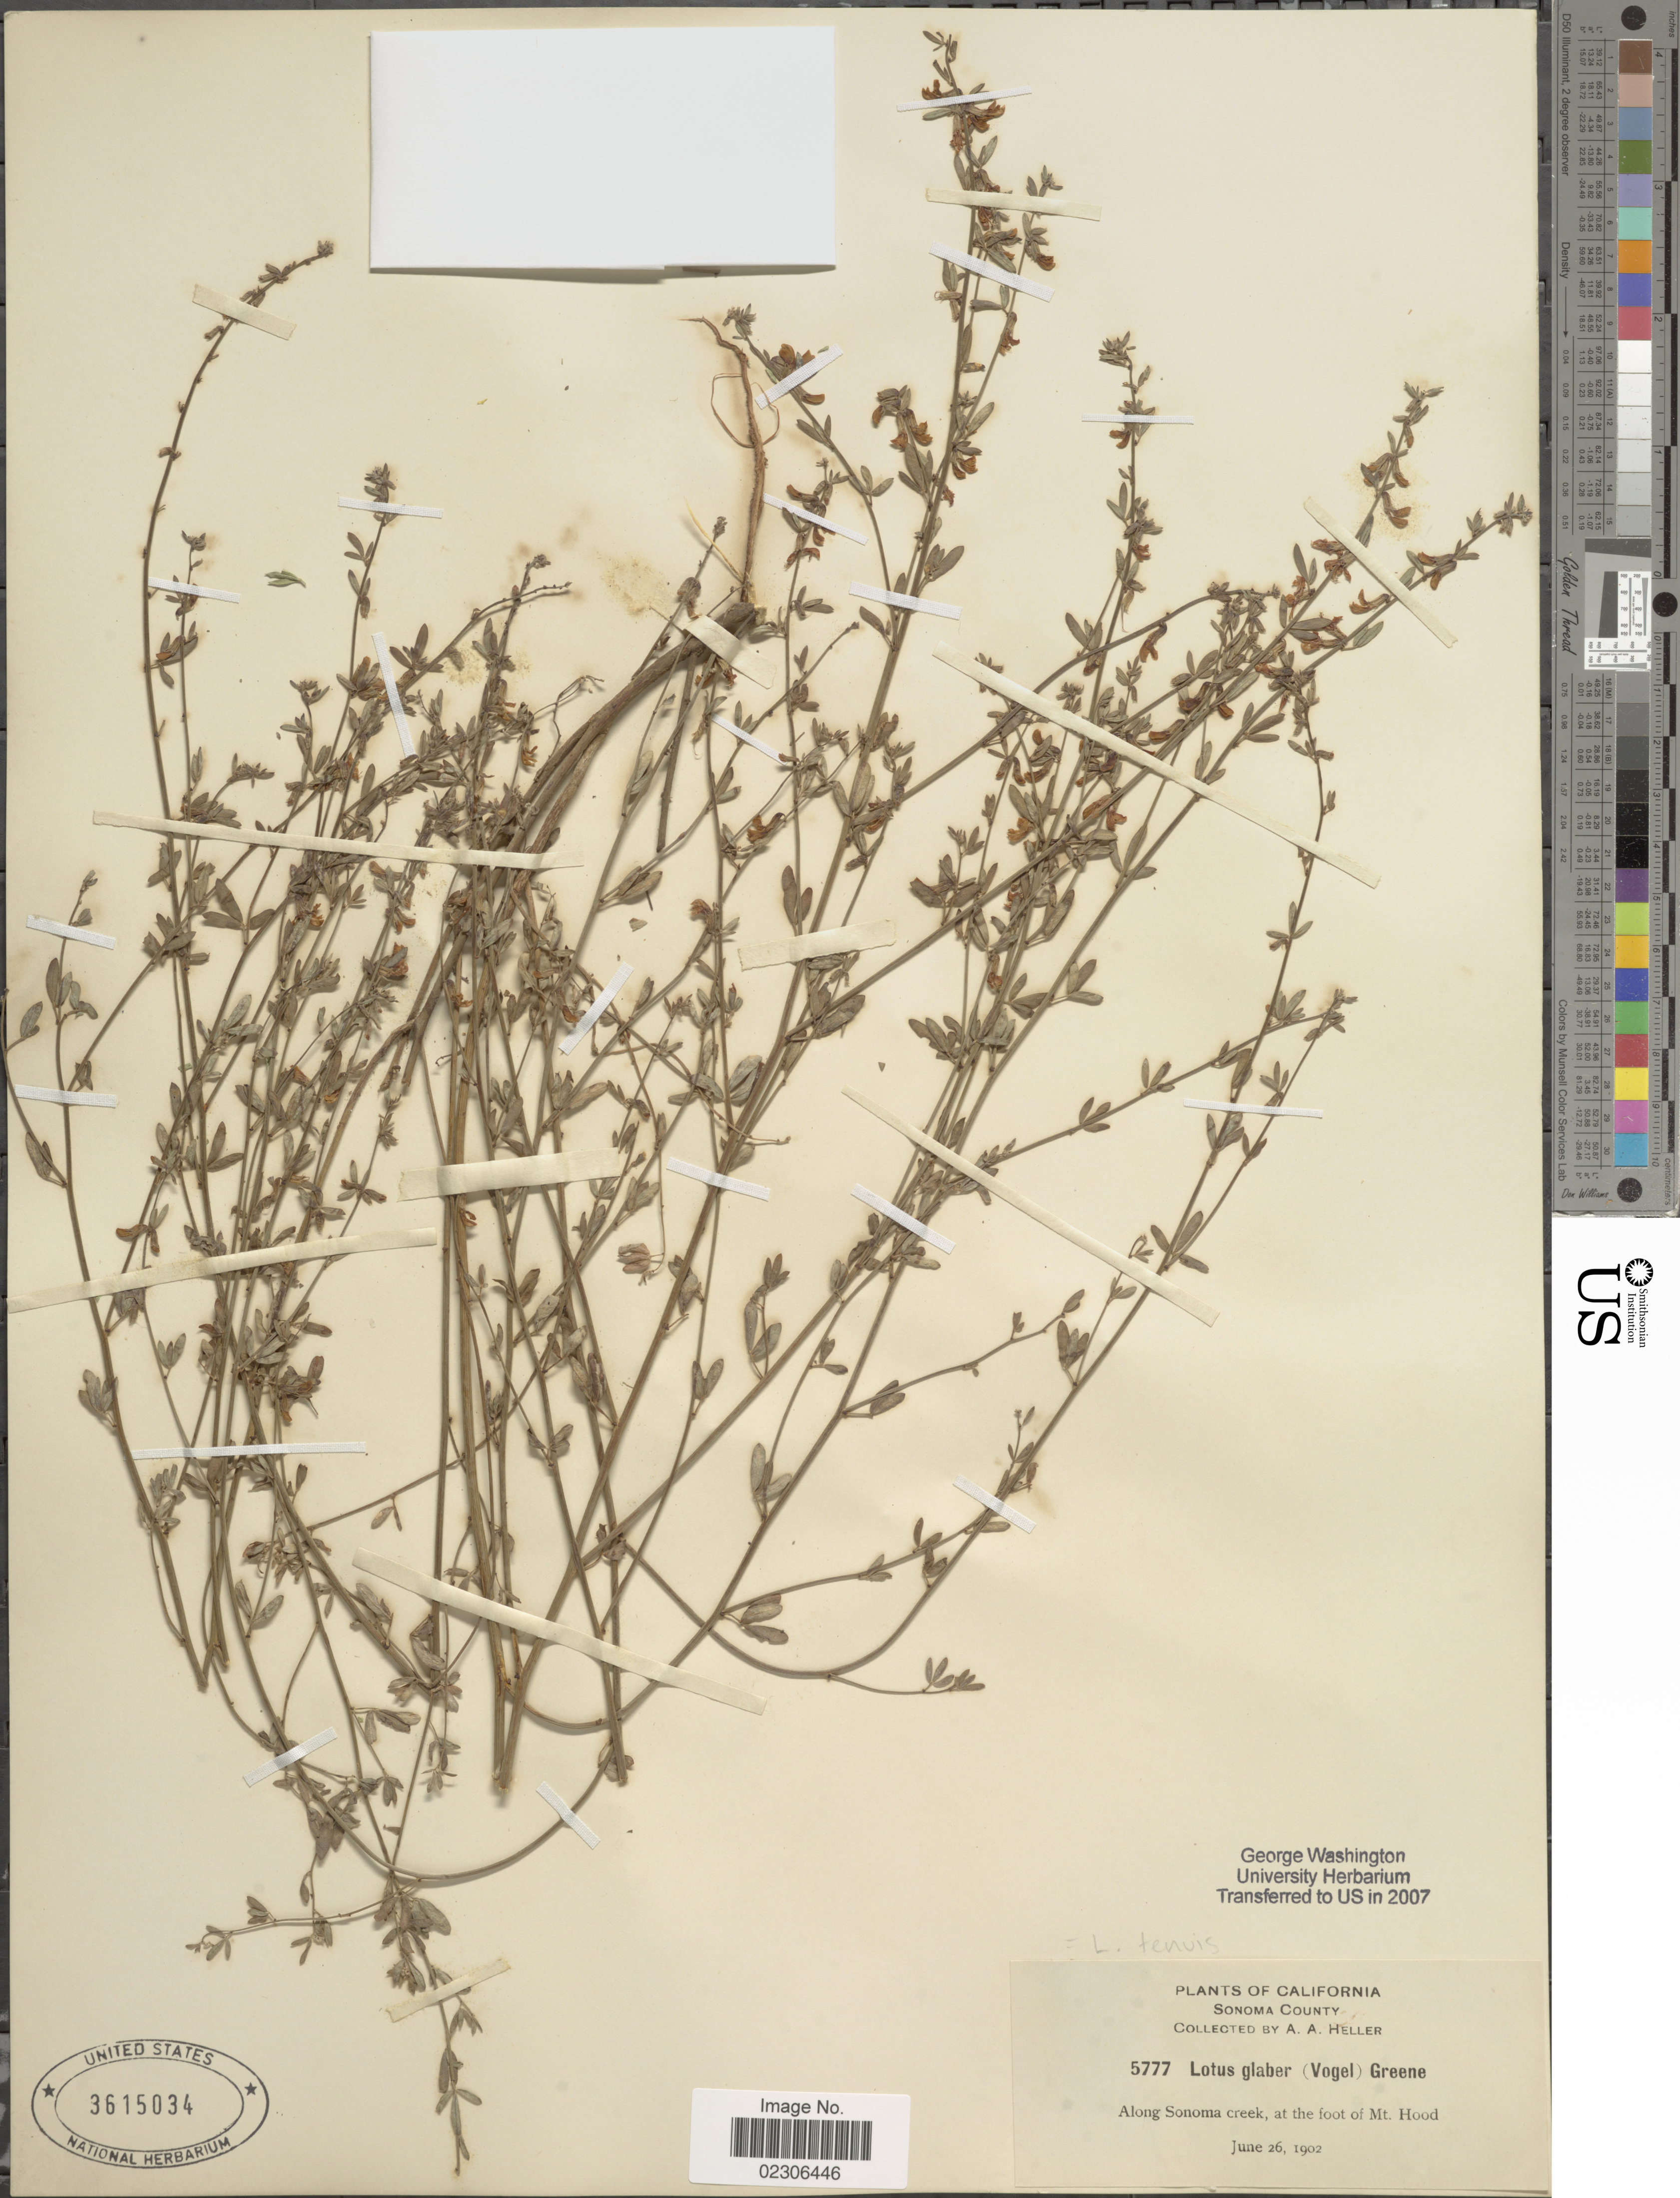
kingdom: Plantae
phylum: Tracheophyta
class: Magnoliopsida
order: Fabales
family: Fabaceae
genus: Lotus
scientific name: Lotus tenuis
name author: Waldst. & Kit.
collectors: A. A. Heller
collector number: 5777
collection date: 1902-06-26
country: United States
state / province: California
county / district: Sonoma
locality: Sonoma County, Along Sonoma CReek, at the foot of Mt. Hood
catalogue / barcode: US 3615034